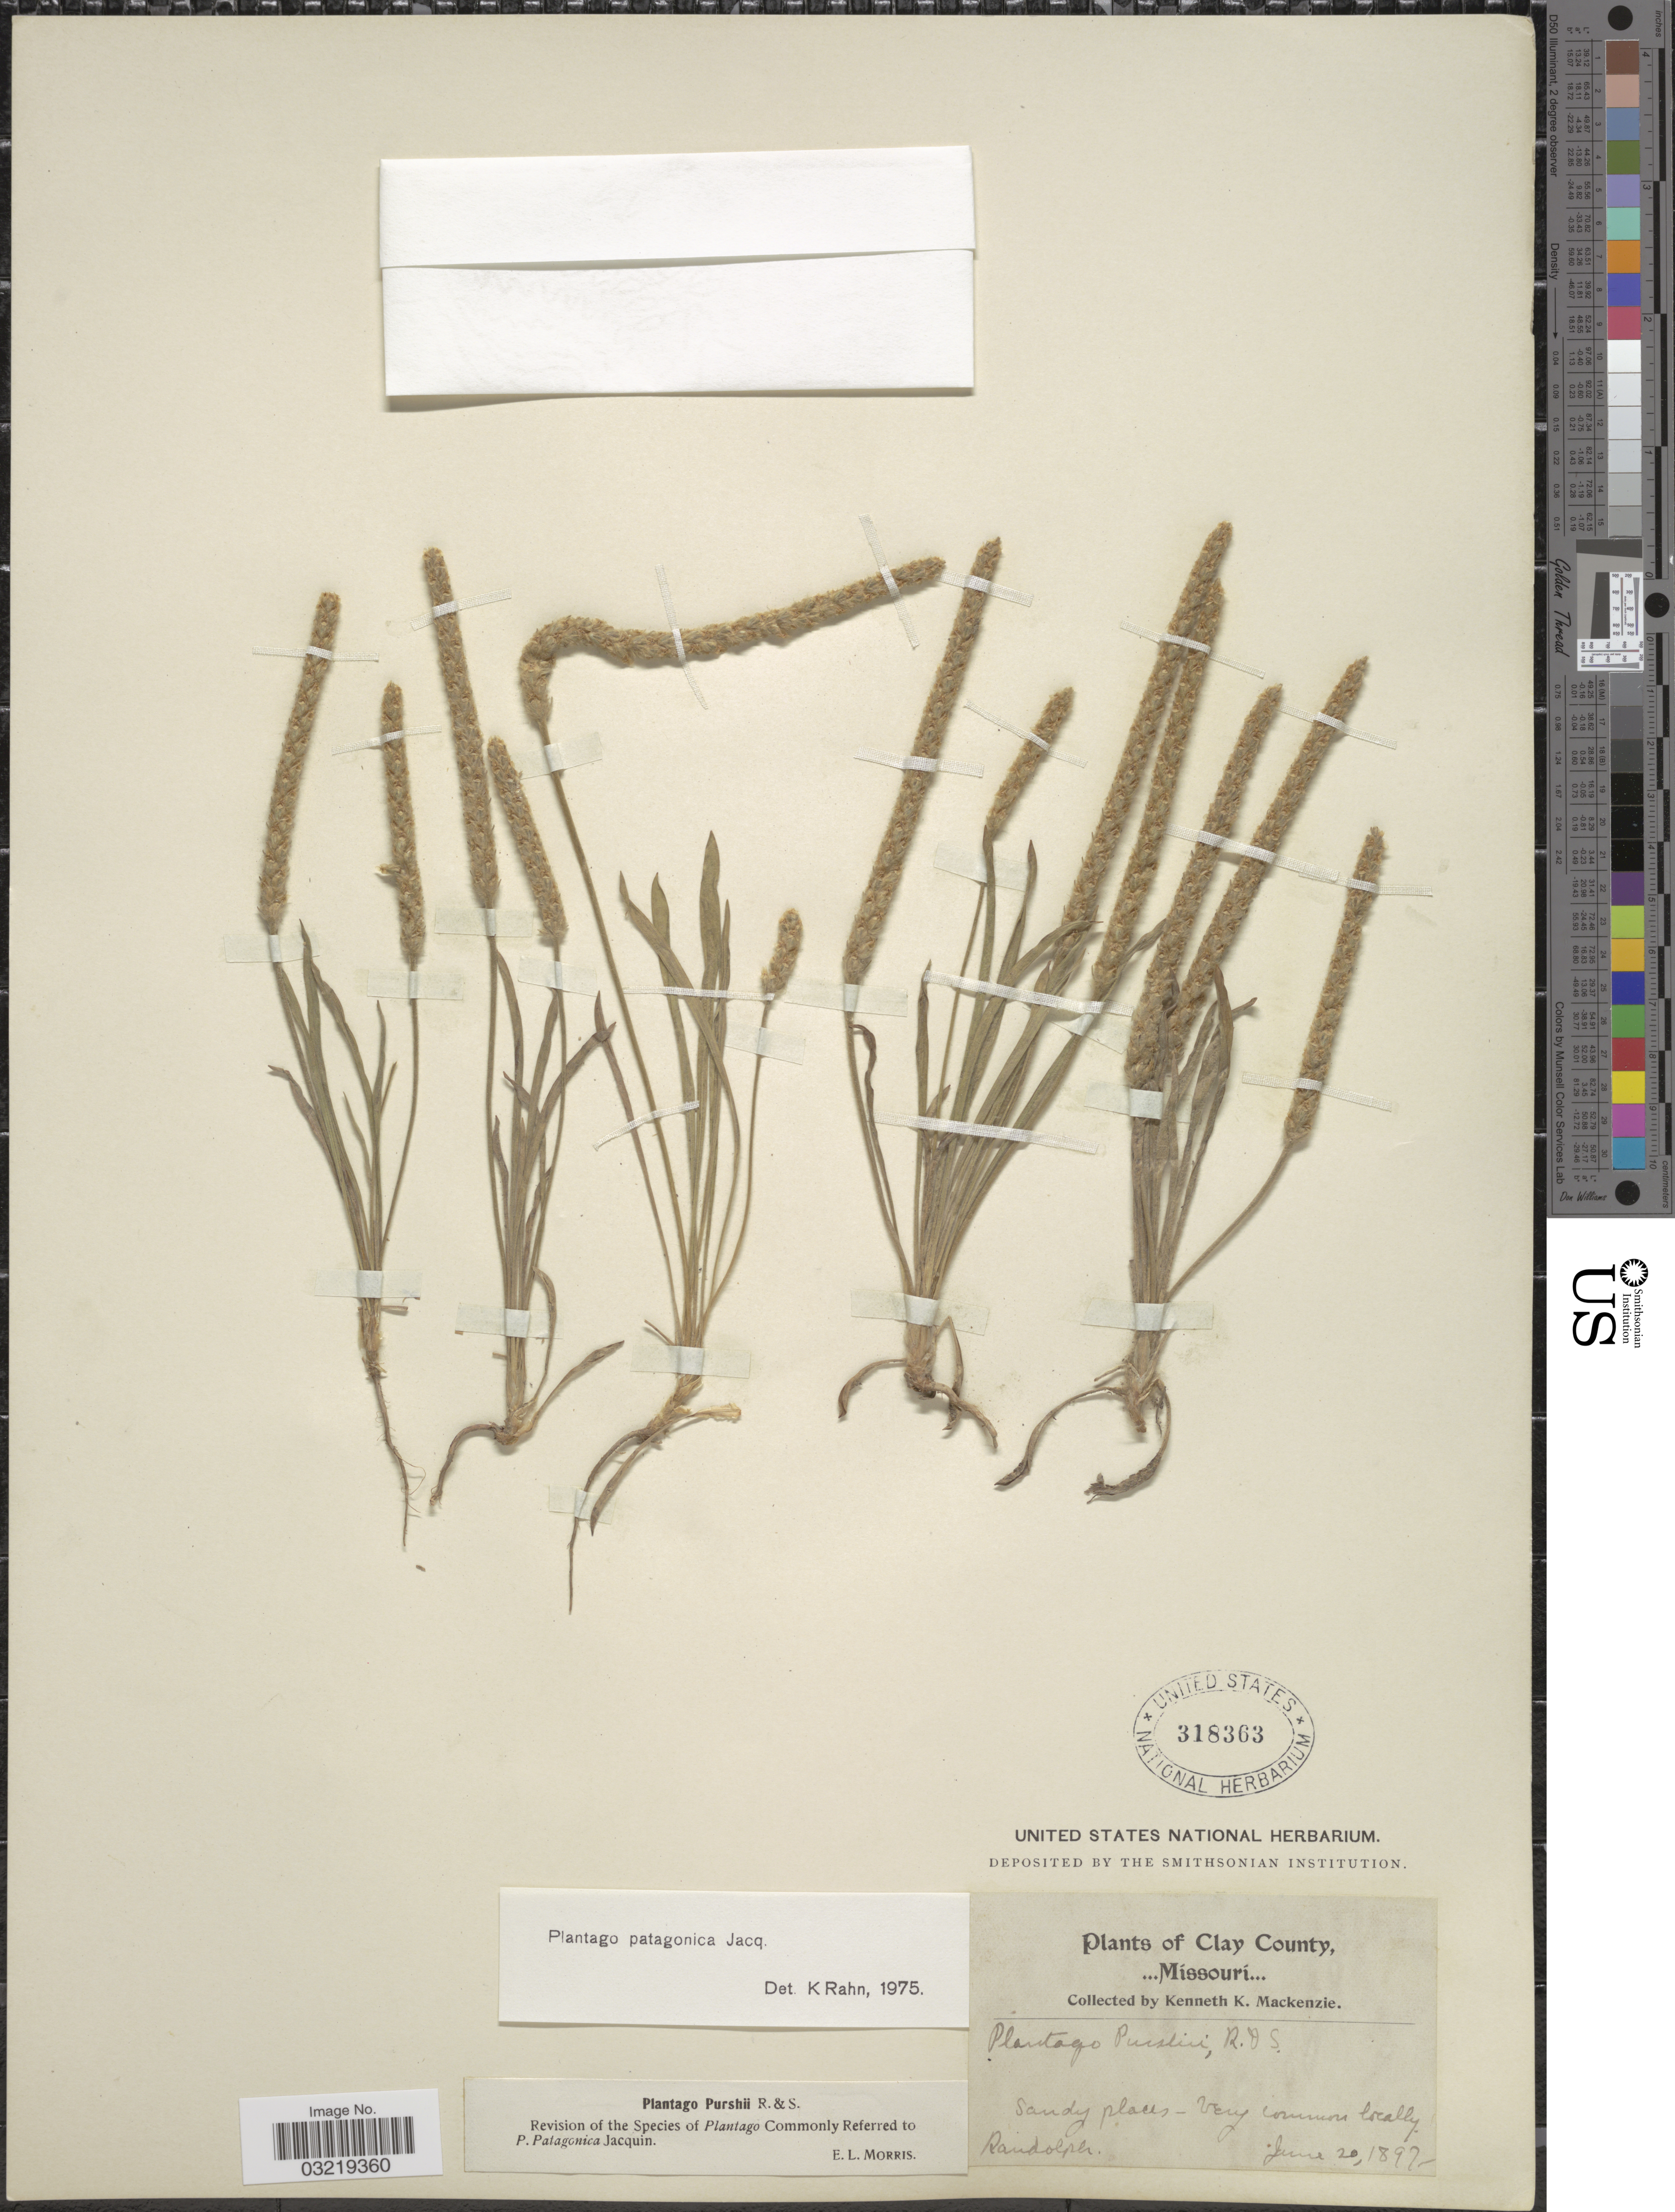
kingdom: Plantae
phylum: Tracheophyta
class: Magnoliopsida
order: Lamiales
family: Plantaginaceae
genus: Plantago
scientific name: Plantago patagonica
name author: Jacq.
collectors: K. K. Mackenzie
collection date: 1892-06-20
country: United States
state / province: Missouri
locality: Clay County. Randolph.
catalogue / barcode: US 318363